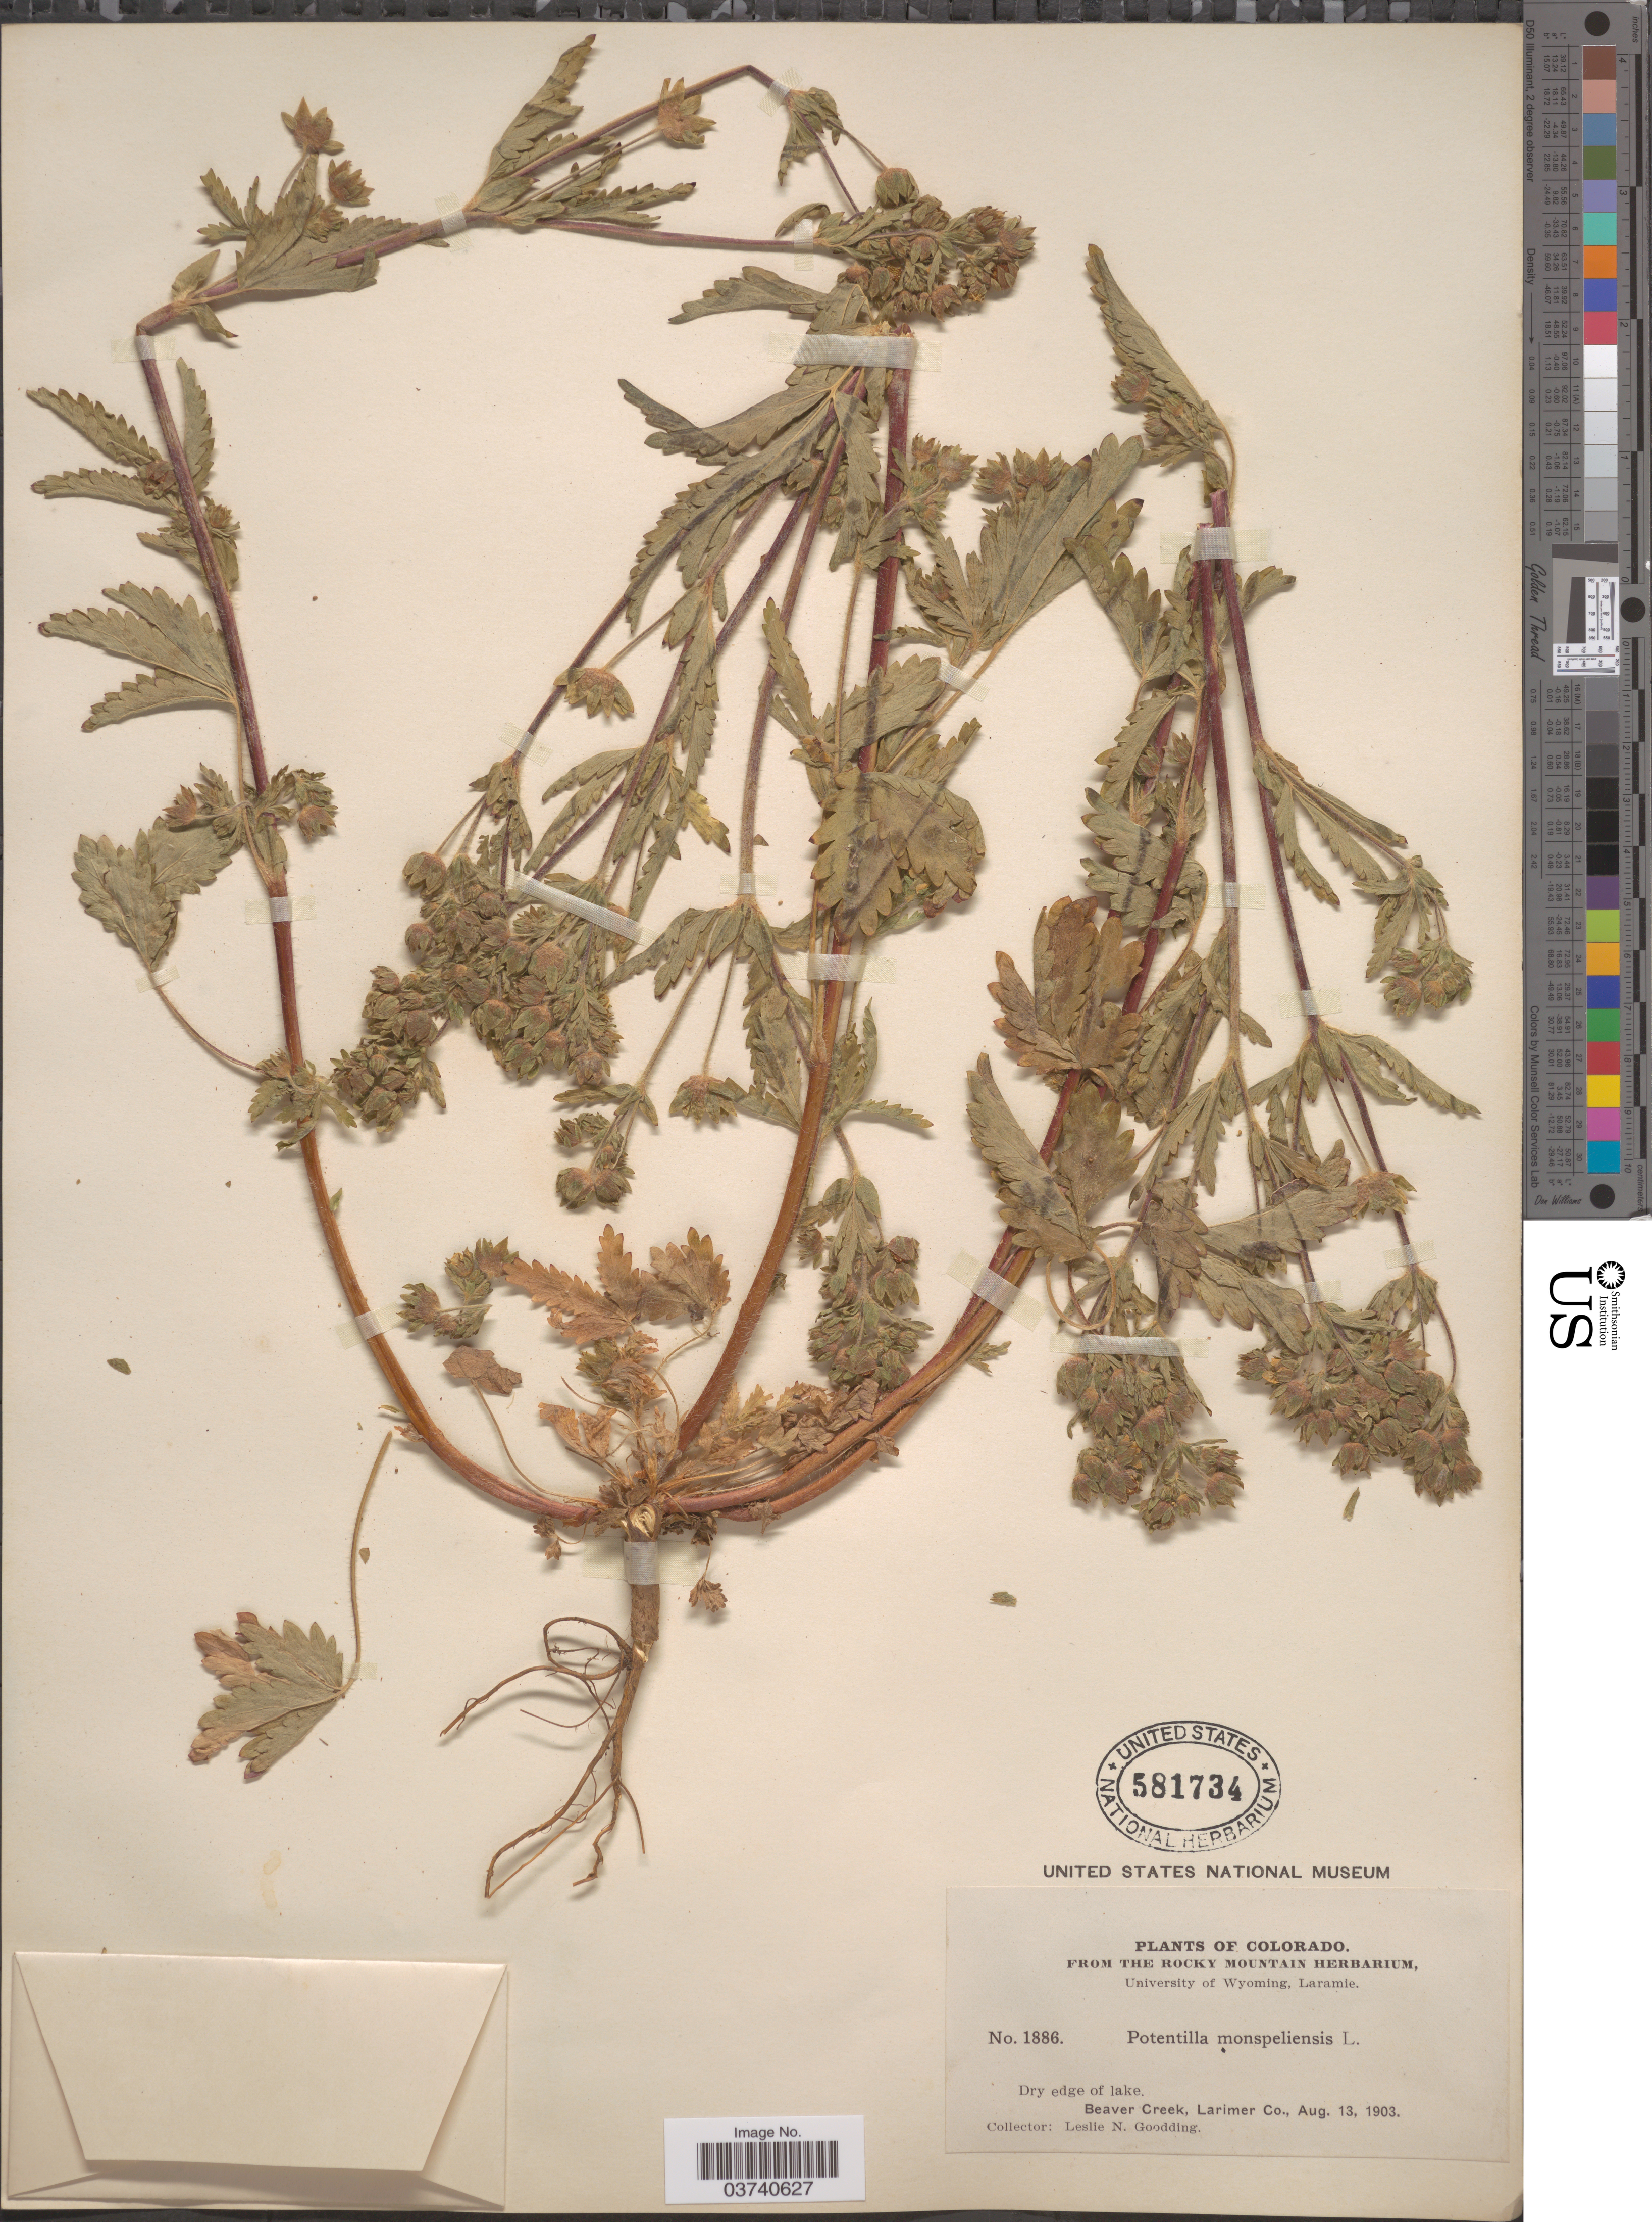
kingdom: Plantae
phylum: Tracheophyta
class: Magnoliopsida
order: Rosales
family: Rosaceae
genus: Potentilla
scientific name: Potentilla norvegica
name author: L.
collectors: L. N. Goodding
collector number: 1886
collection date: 1903-08-13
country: United States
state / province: Colorado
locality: Beaver Creek, Larimer Co.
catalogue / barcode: US 581734